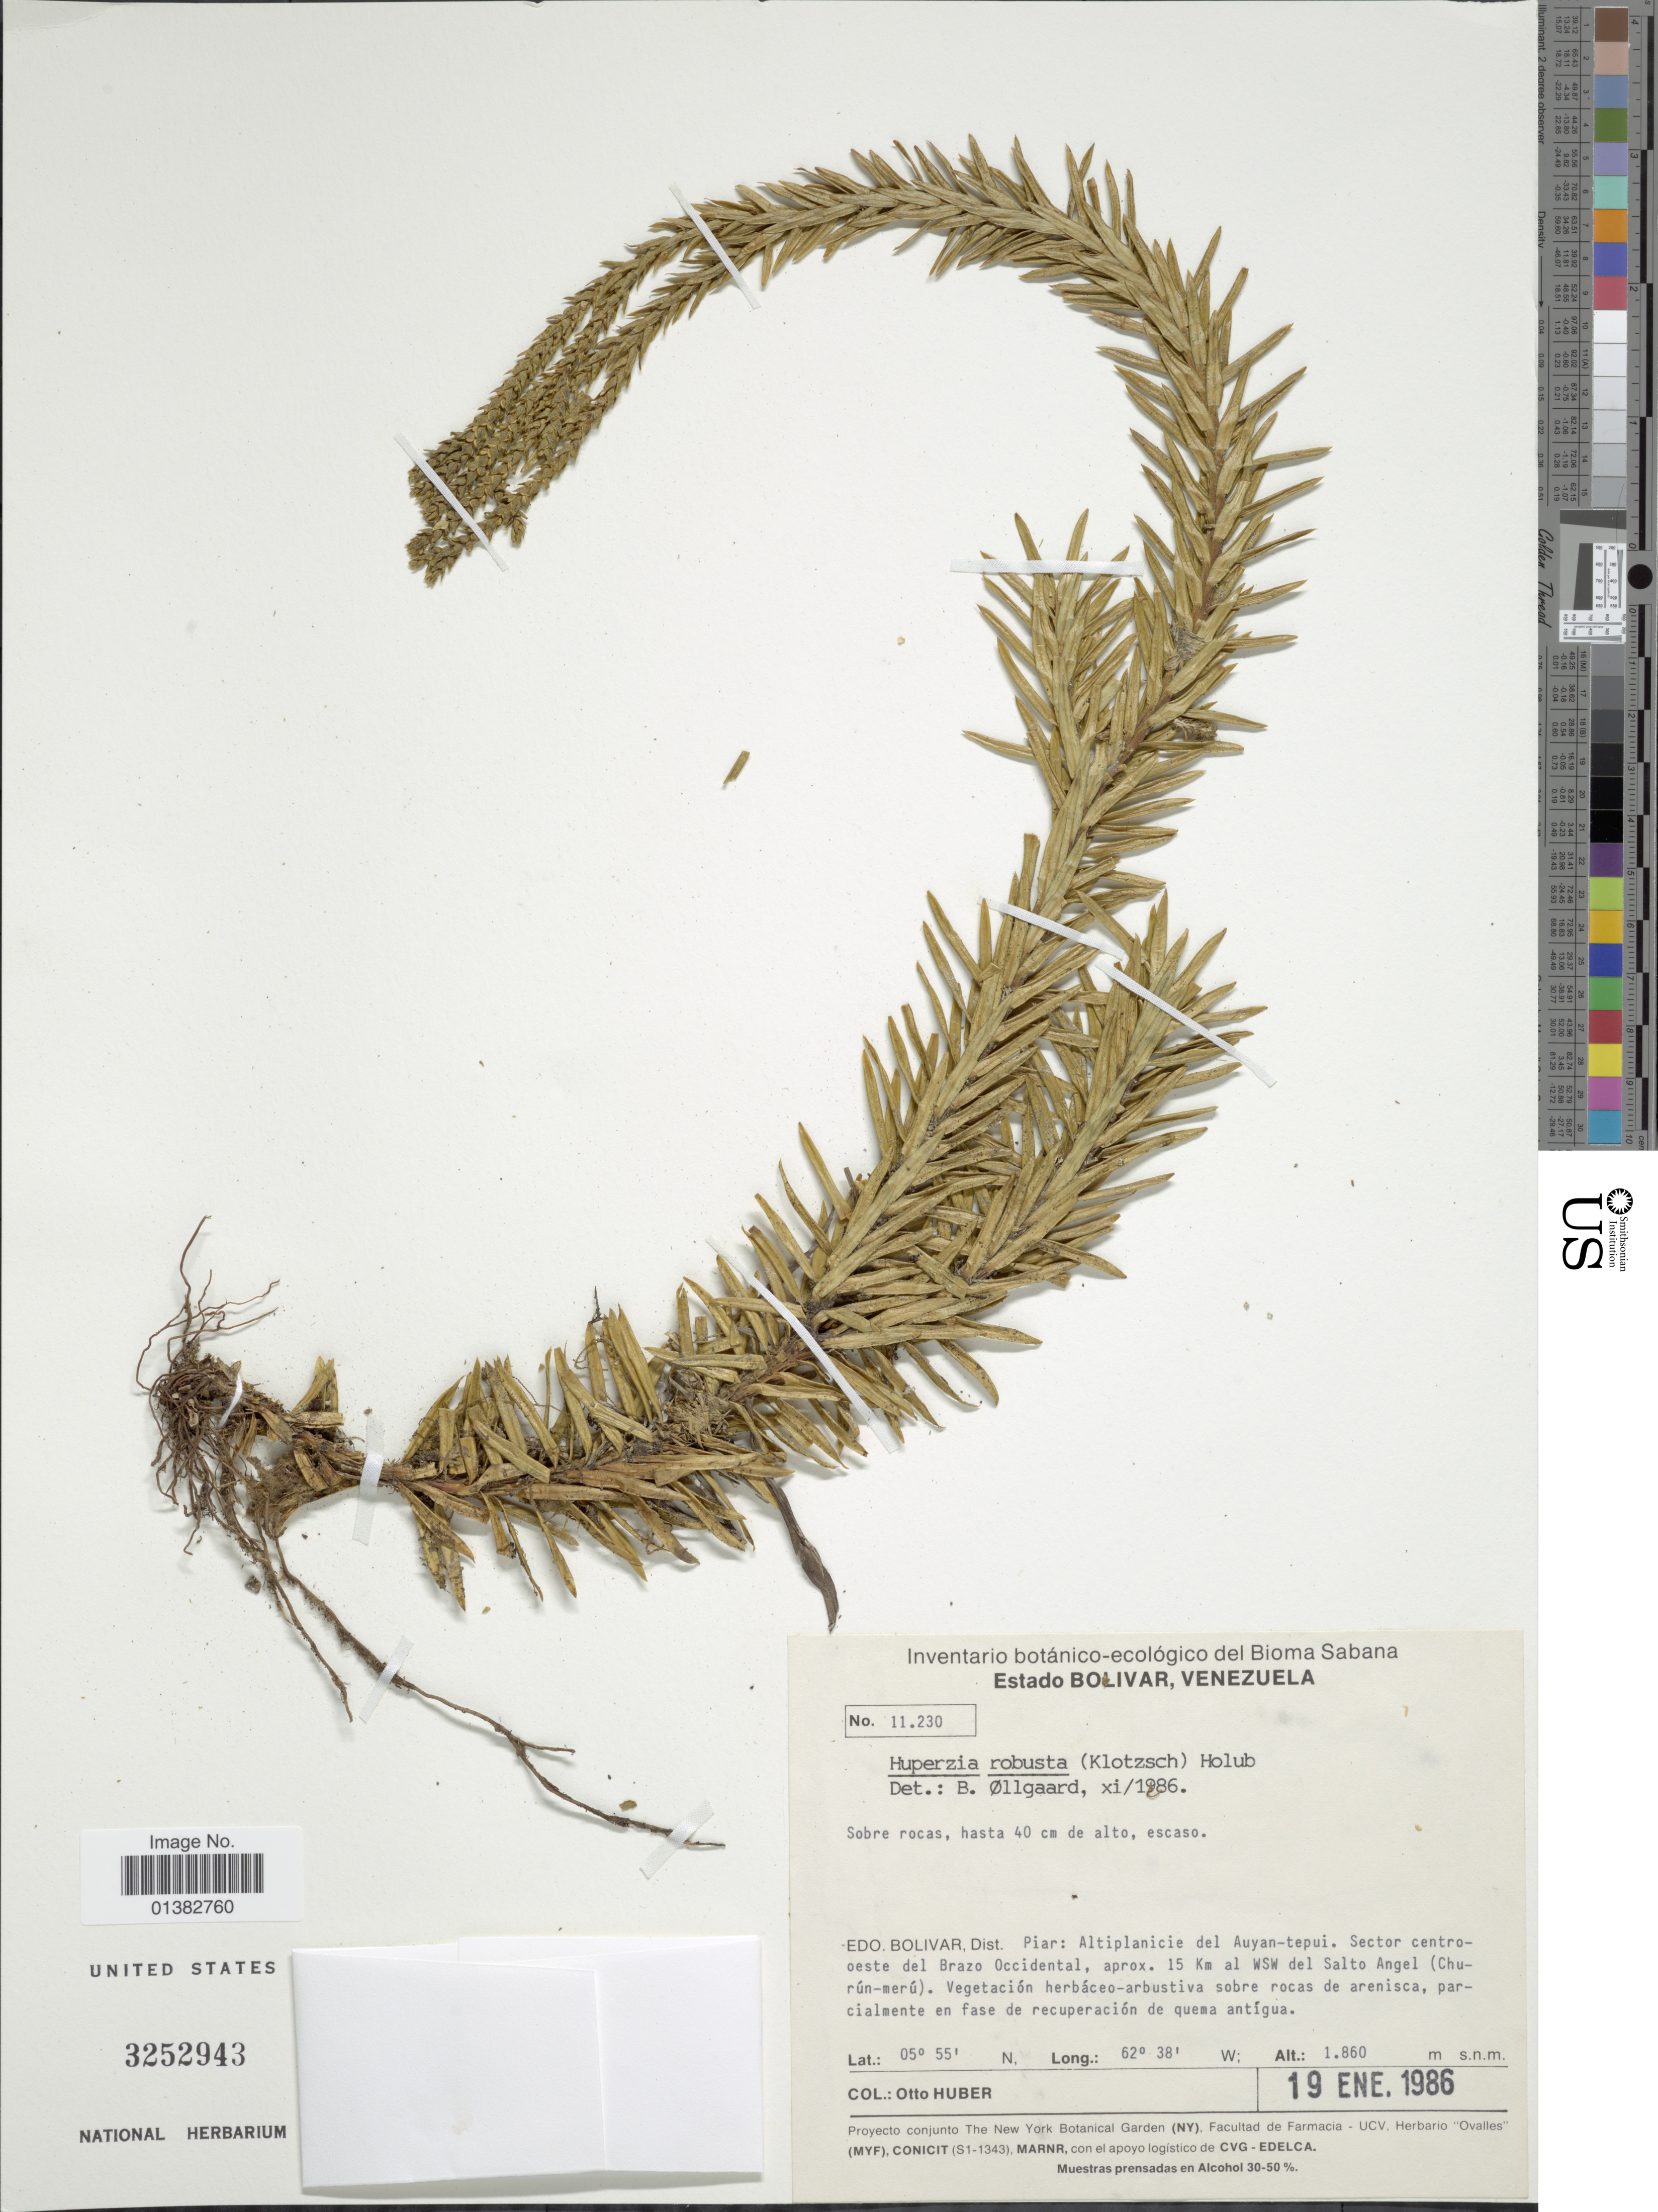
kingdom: Plantae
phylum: Tracheophyta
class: Lycopodiopsida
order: Lycopodiales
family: Lycopodiaceae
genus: Phlegmariurus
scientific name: Phlegmariurus robustus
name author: (Klotzsch) B. Øllg.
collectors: O. Huber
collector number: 11230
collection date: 1986-01-19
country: Venezuela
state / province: Bolivar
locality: Piar: Altiplanicie del Auyan-tepui. Sector centrooeste del Brazo Occidental, aprox. 15 Km al WSW del Salto Angel (Churún-merú)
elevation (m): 1860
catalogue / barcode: US 3252943